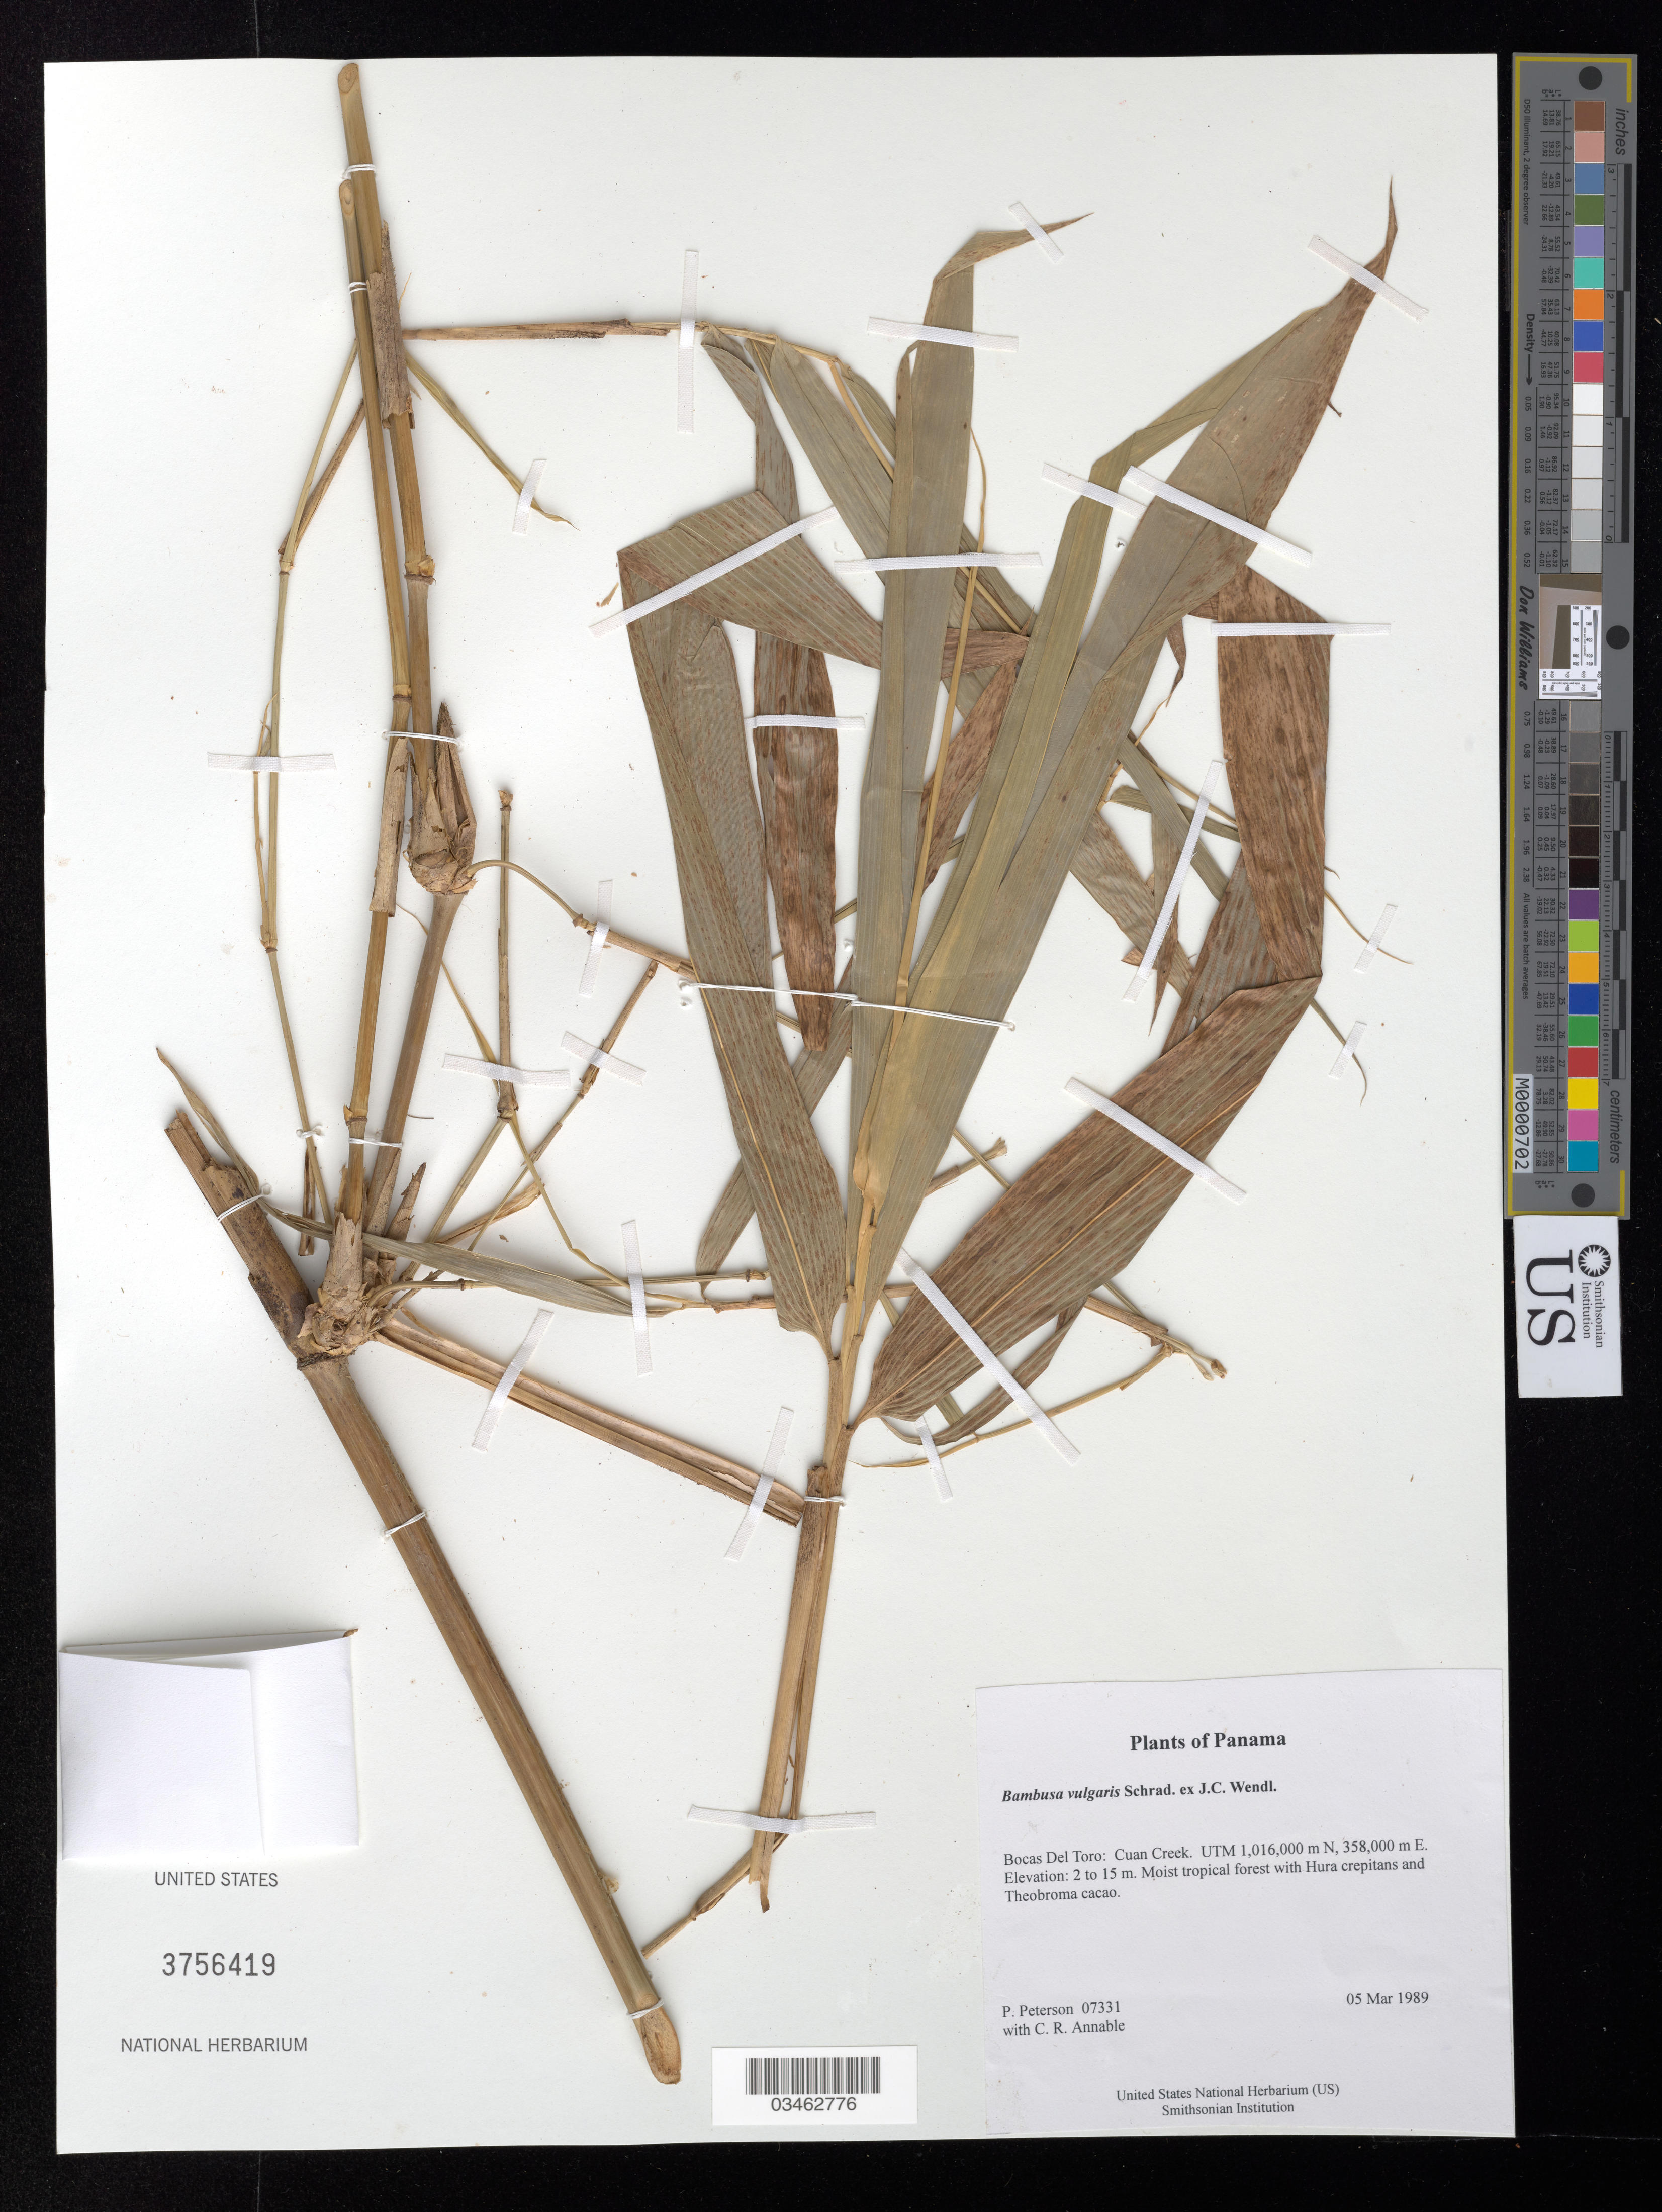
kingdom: Plantae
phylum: Tracheophyta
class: Liliopsida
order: Poales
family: Poaceae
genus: Bambusa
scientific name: Bambusa vulgaris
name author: Schrad. ex J.C. Wendl.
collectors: P. M. Peterson & C. R. Annable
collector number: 07331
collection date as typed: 05 Mar 1989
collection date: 1989-03-05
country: Panama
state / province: Bocas del Toro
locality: Cuan Creek. UTM 1,016,000 m N, 358,000 m E.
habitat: Moist tropical forest with Hura crepitans and Theobroma cacao.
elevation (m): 2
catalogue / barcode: US 3756419